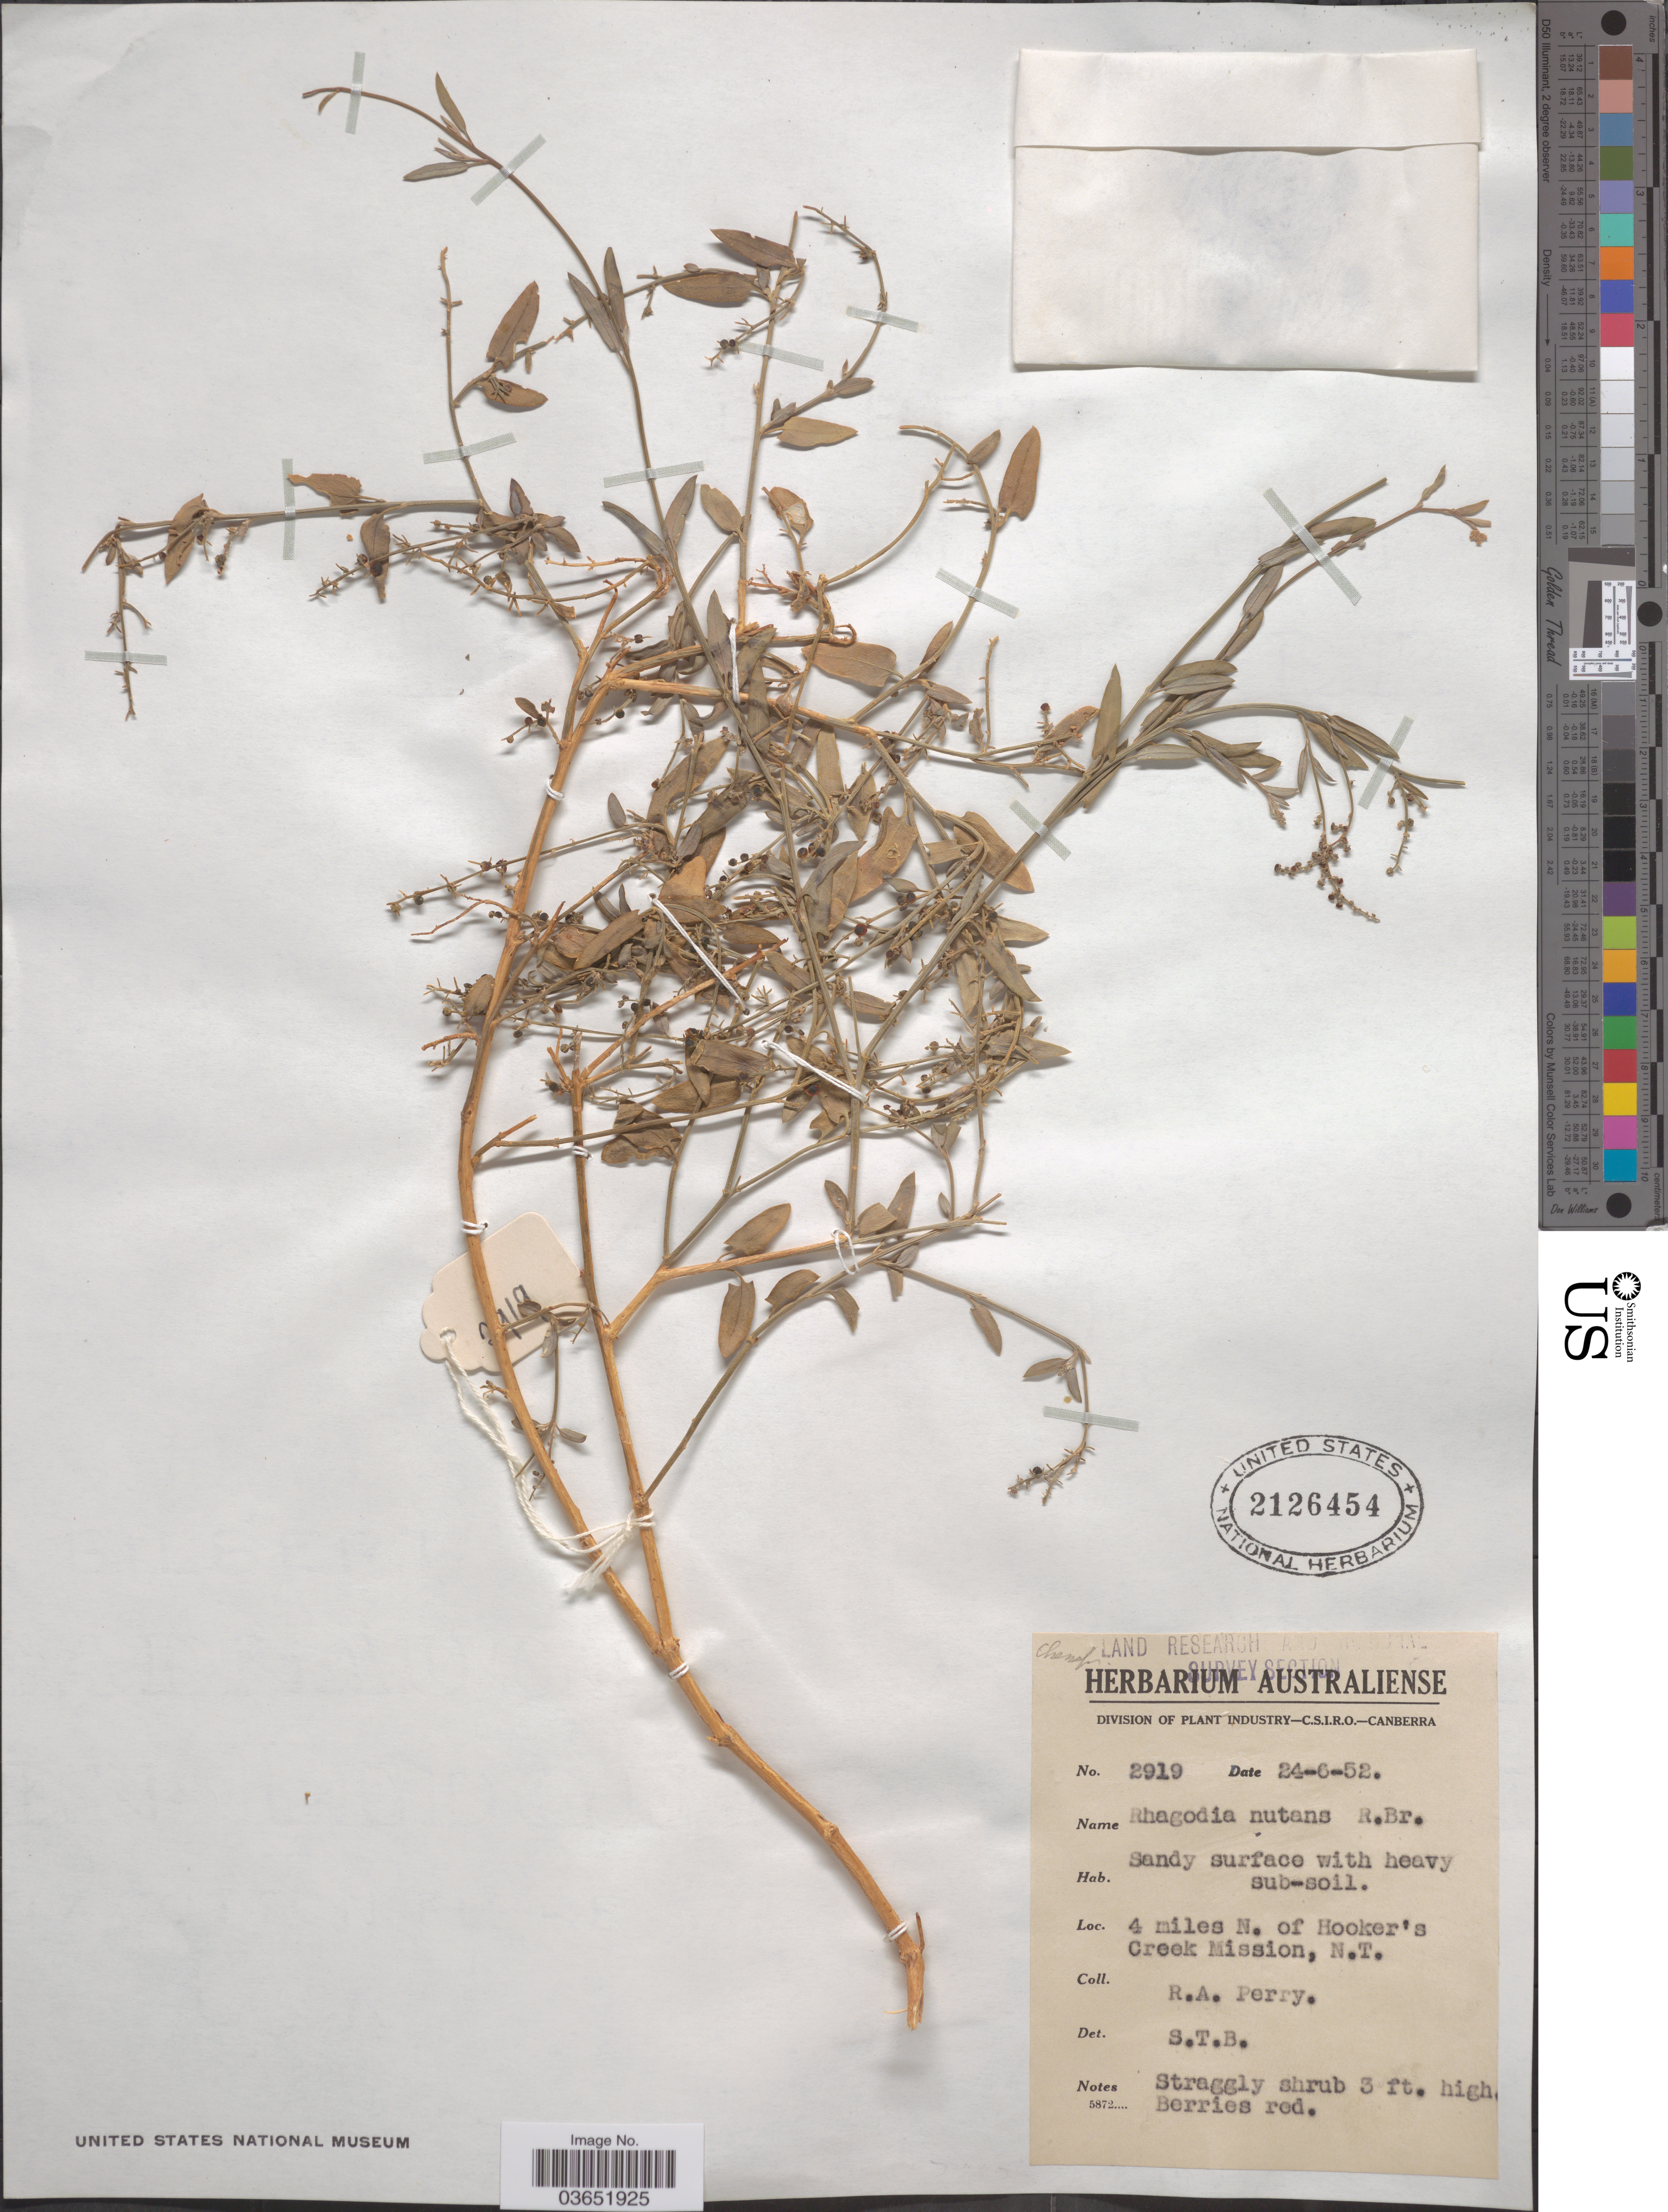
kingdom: Plantae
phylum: Tracheophyta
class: Magnoliopsida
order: Caryophyllales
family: Amaranthaceae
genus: Rhagodia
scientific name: Rhagodia nutans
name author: R. Br.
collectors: Perry, R. A.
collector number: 2919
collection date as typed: Transcribed d/m/y: 24/6/52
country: Australia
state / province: Northern Territory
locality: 4 miles N. of Hooker's Creek Mission, N.T.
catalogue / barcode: US 2126454